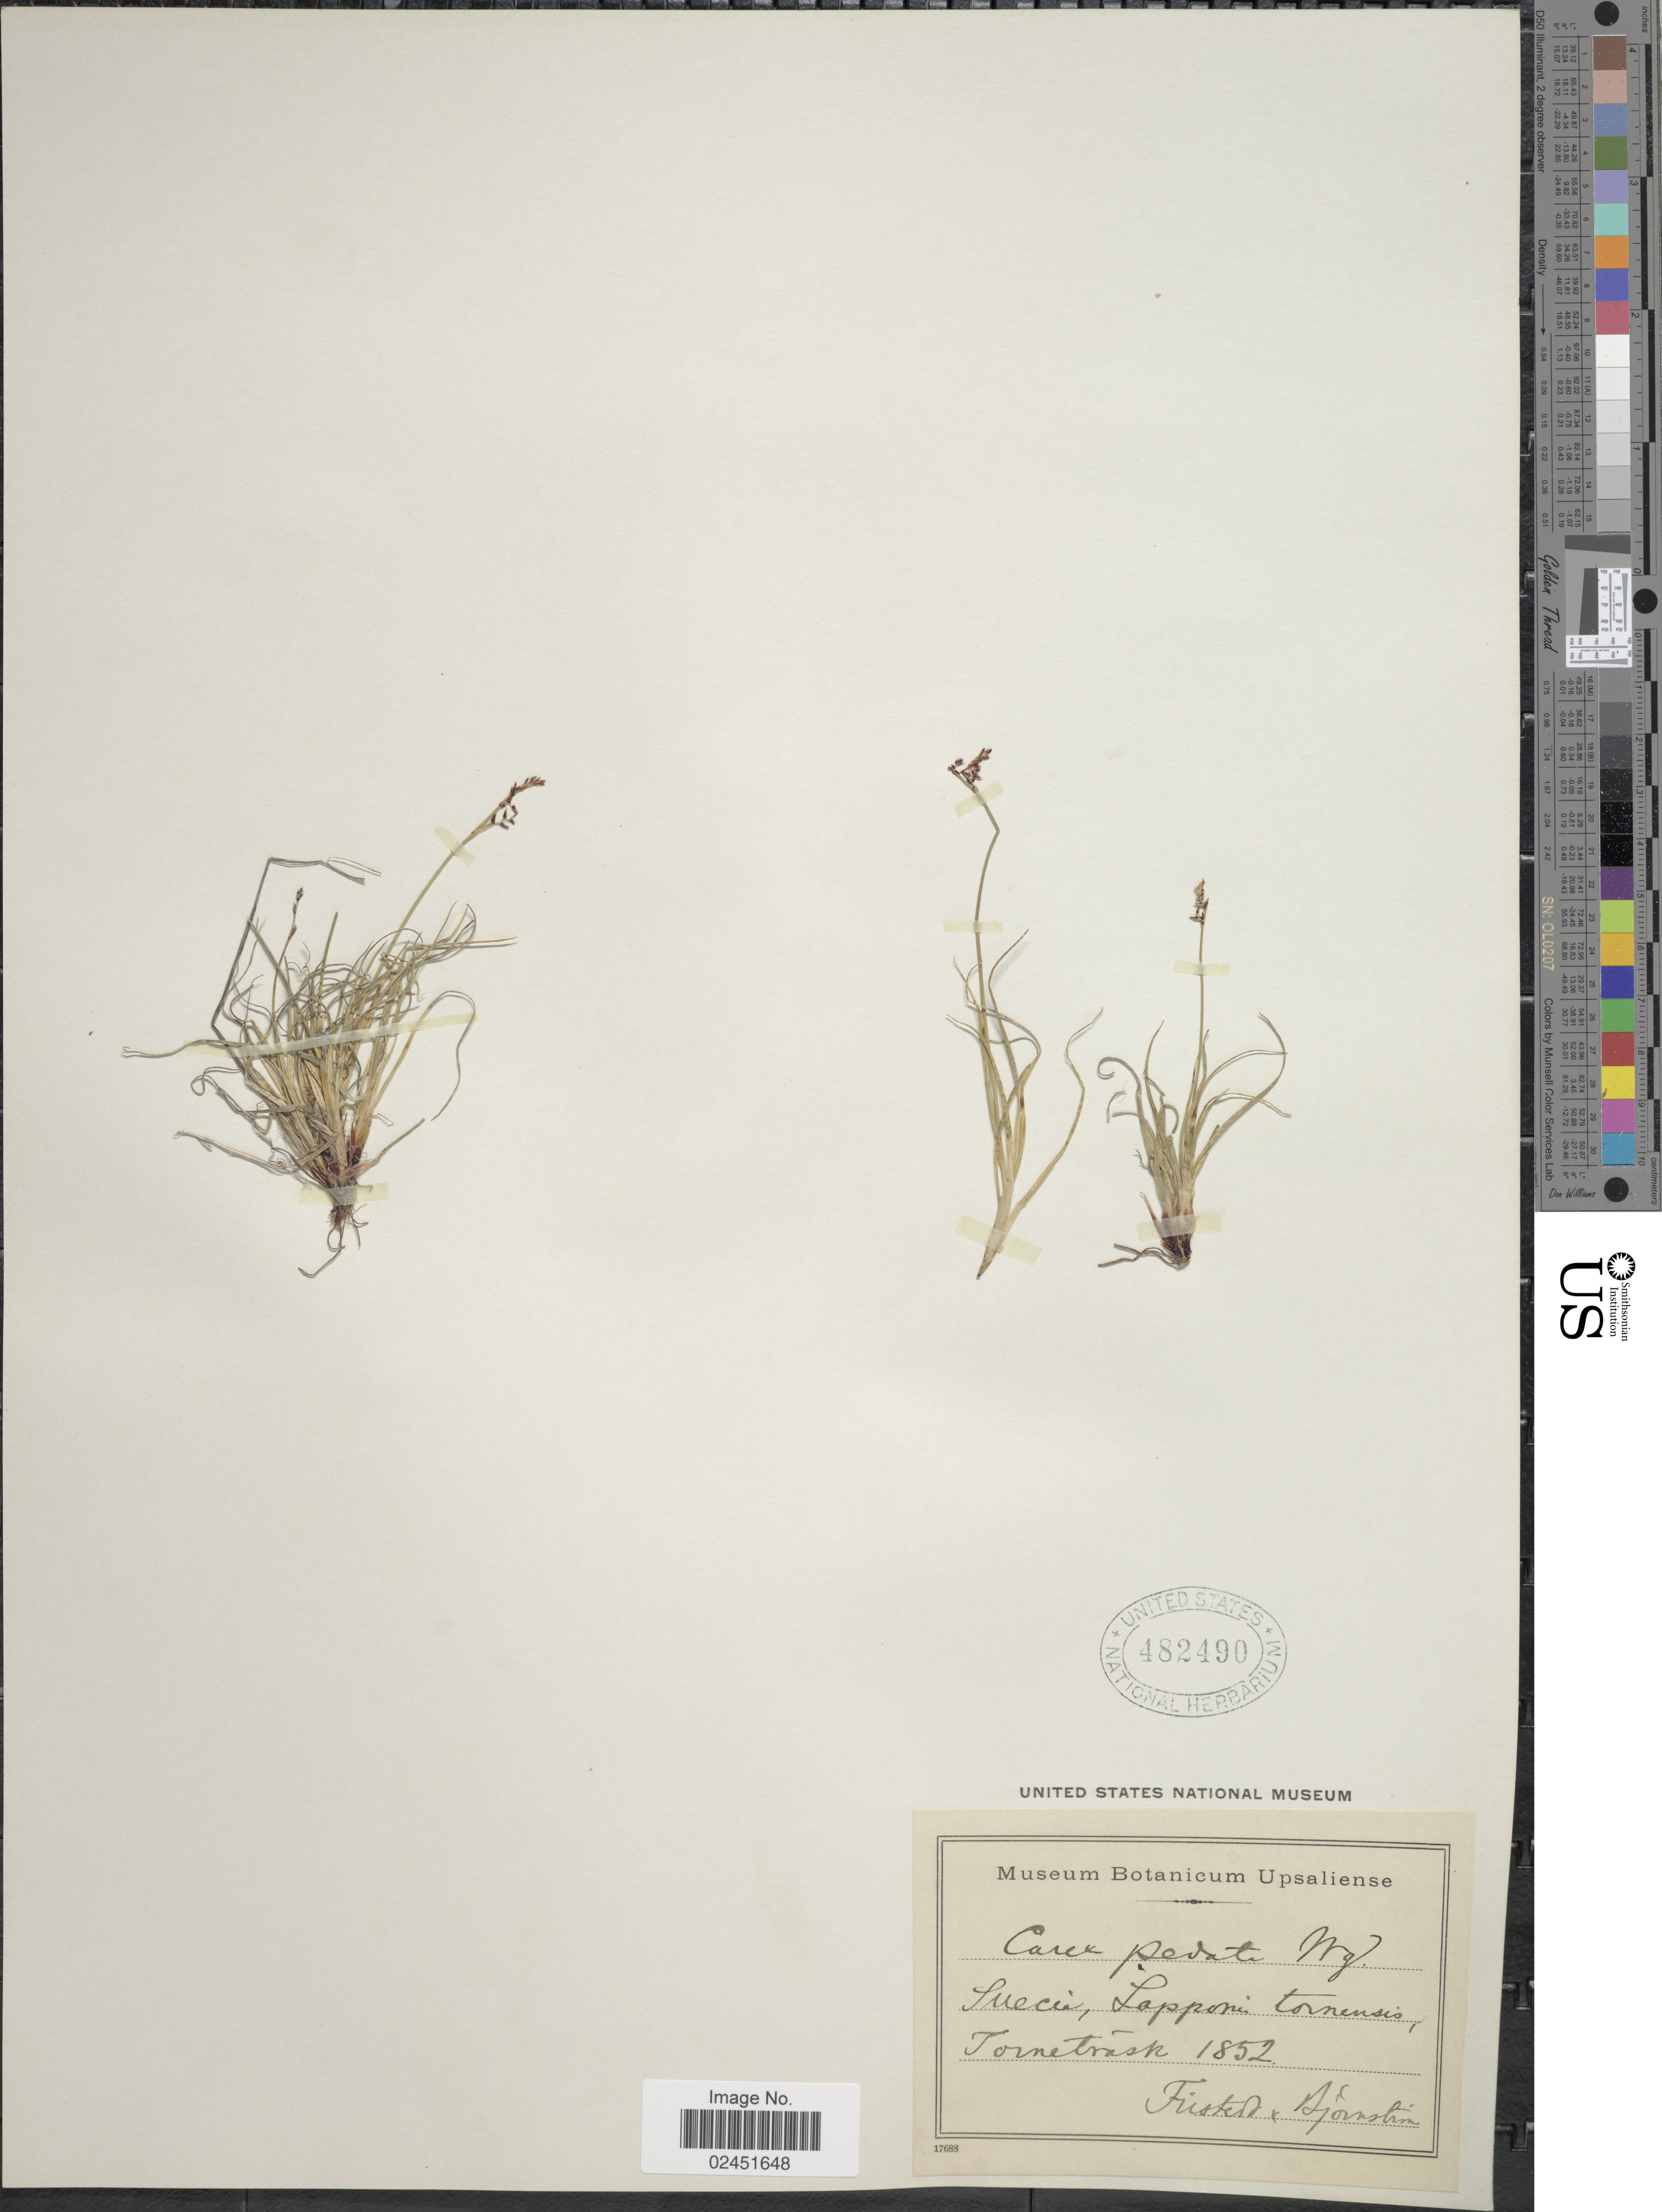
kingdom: Plantae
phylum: Tracheophyta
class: Liliopsida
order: Poales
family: Cyperaceae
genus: Carex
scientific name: Carex glacialis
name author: Mack.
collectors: Fristedt & Bjornstrom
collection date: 1852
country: Sweden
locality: Suecia. Lapponis tornensis, Tornetrask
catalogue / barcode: US 482490